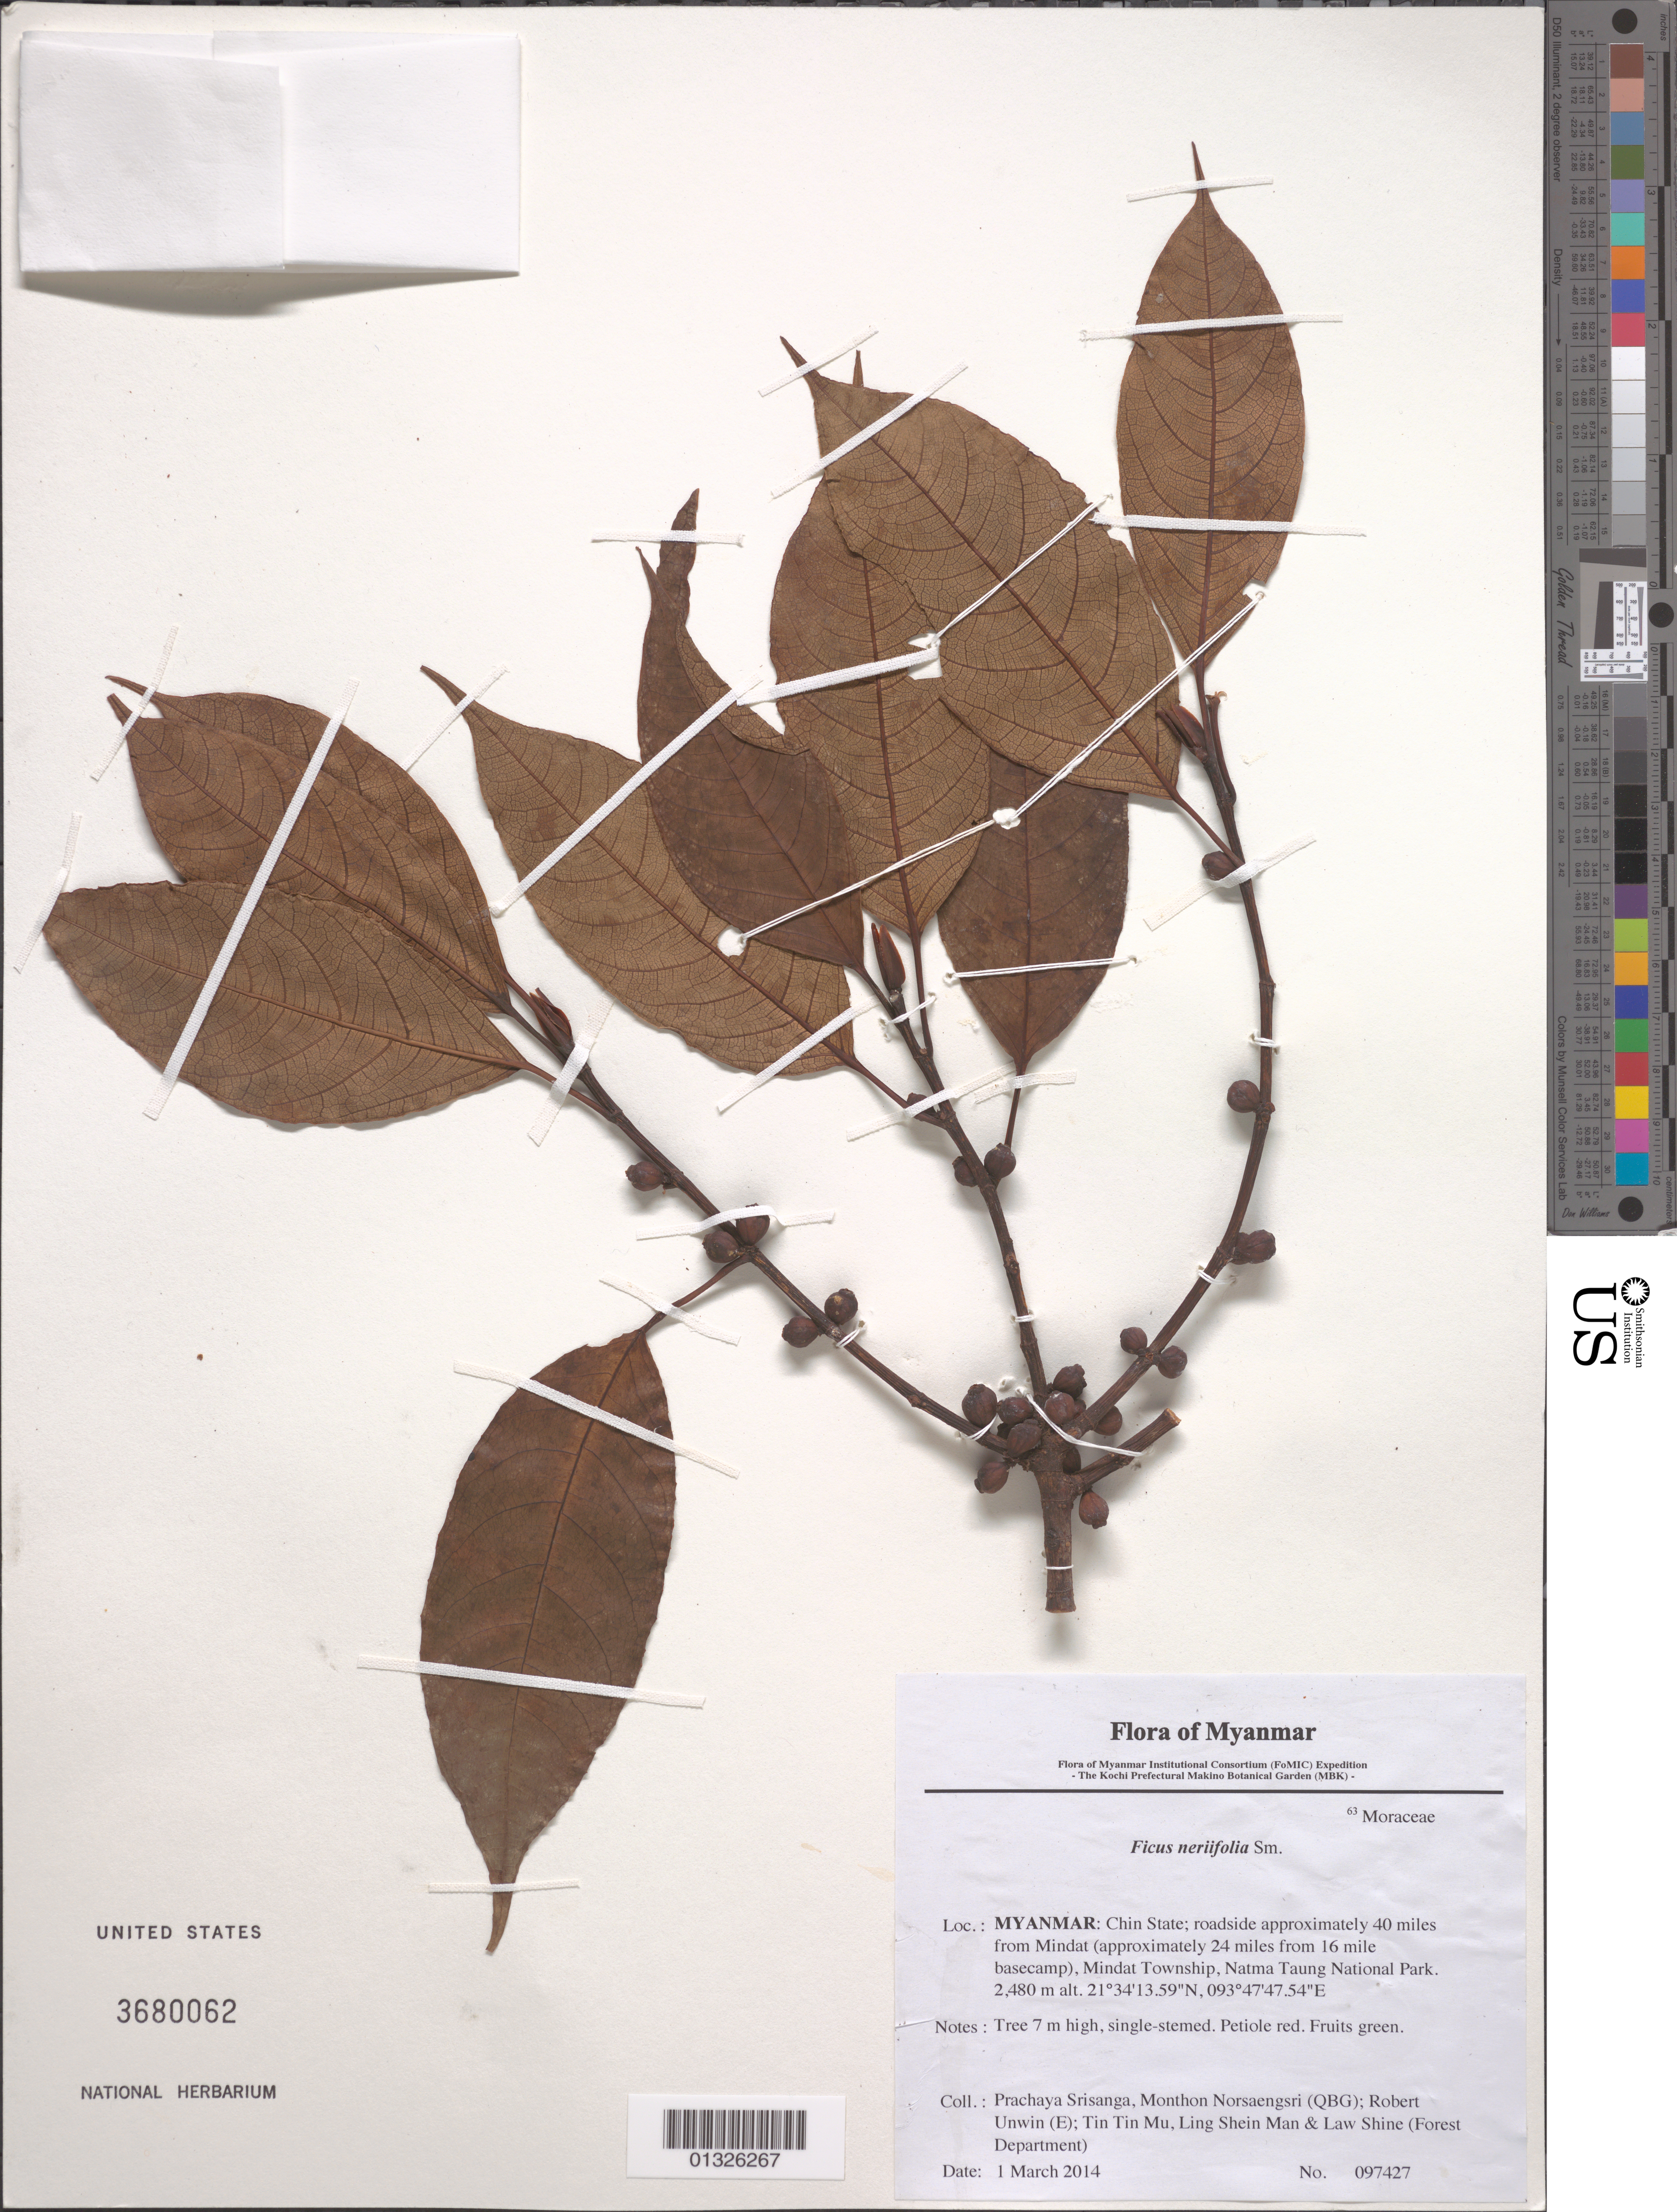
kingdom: Plantae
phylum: Tracheophyta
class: Magnoliopsida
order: Rosales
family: Moraceae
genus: Ficus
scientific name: Ficus neriifolia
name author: Sm.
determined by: Tagane, S.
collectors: P. Srisanga, M. Norsaengsri, R. Unwin, Tin Tin Mu, Ling Shein Man & L. Shine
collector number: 97427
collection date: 2014-03-01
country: Myanmar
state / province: Chin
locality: Roadside approximately 40 miles from Mindat (approximately 24 miles from 16 mile basecamp), Mindat Township, Natma Taung National Park.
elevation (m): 2480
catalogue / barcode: US 3680062